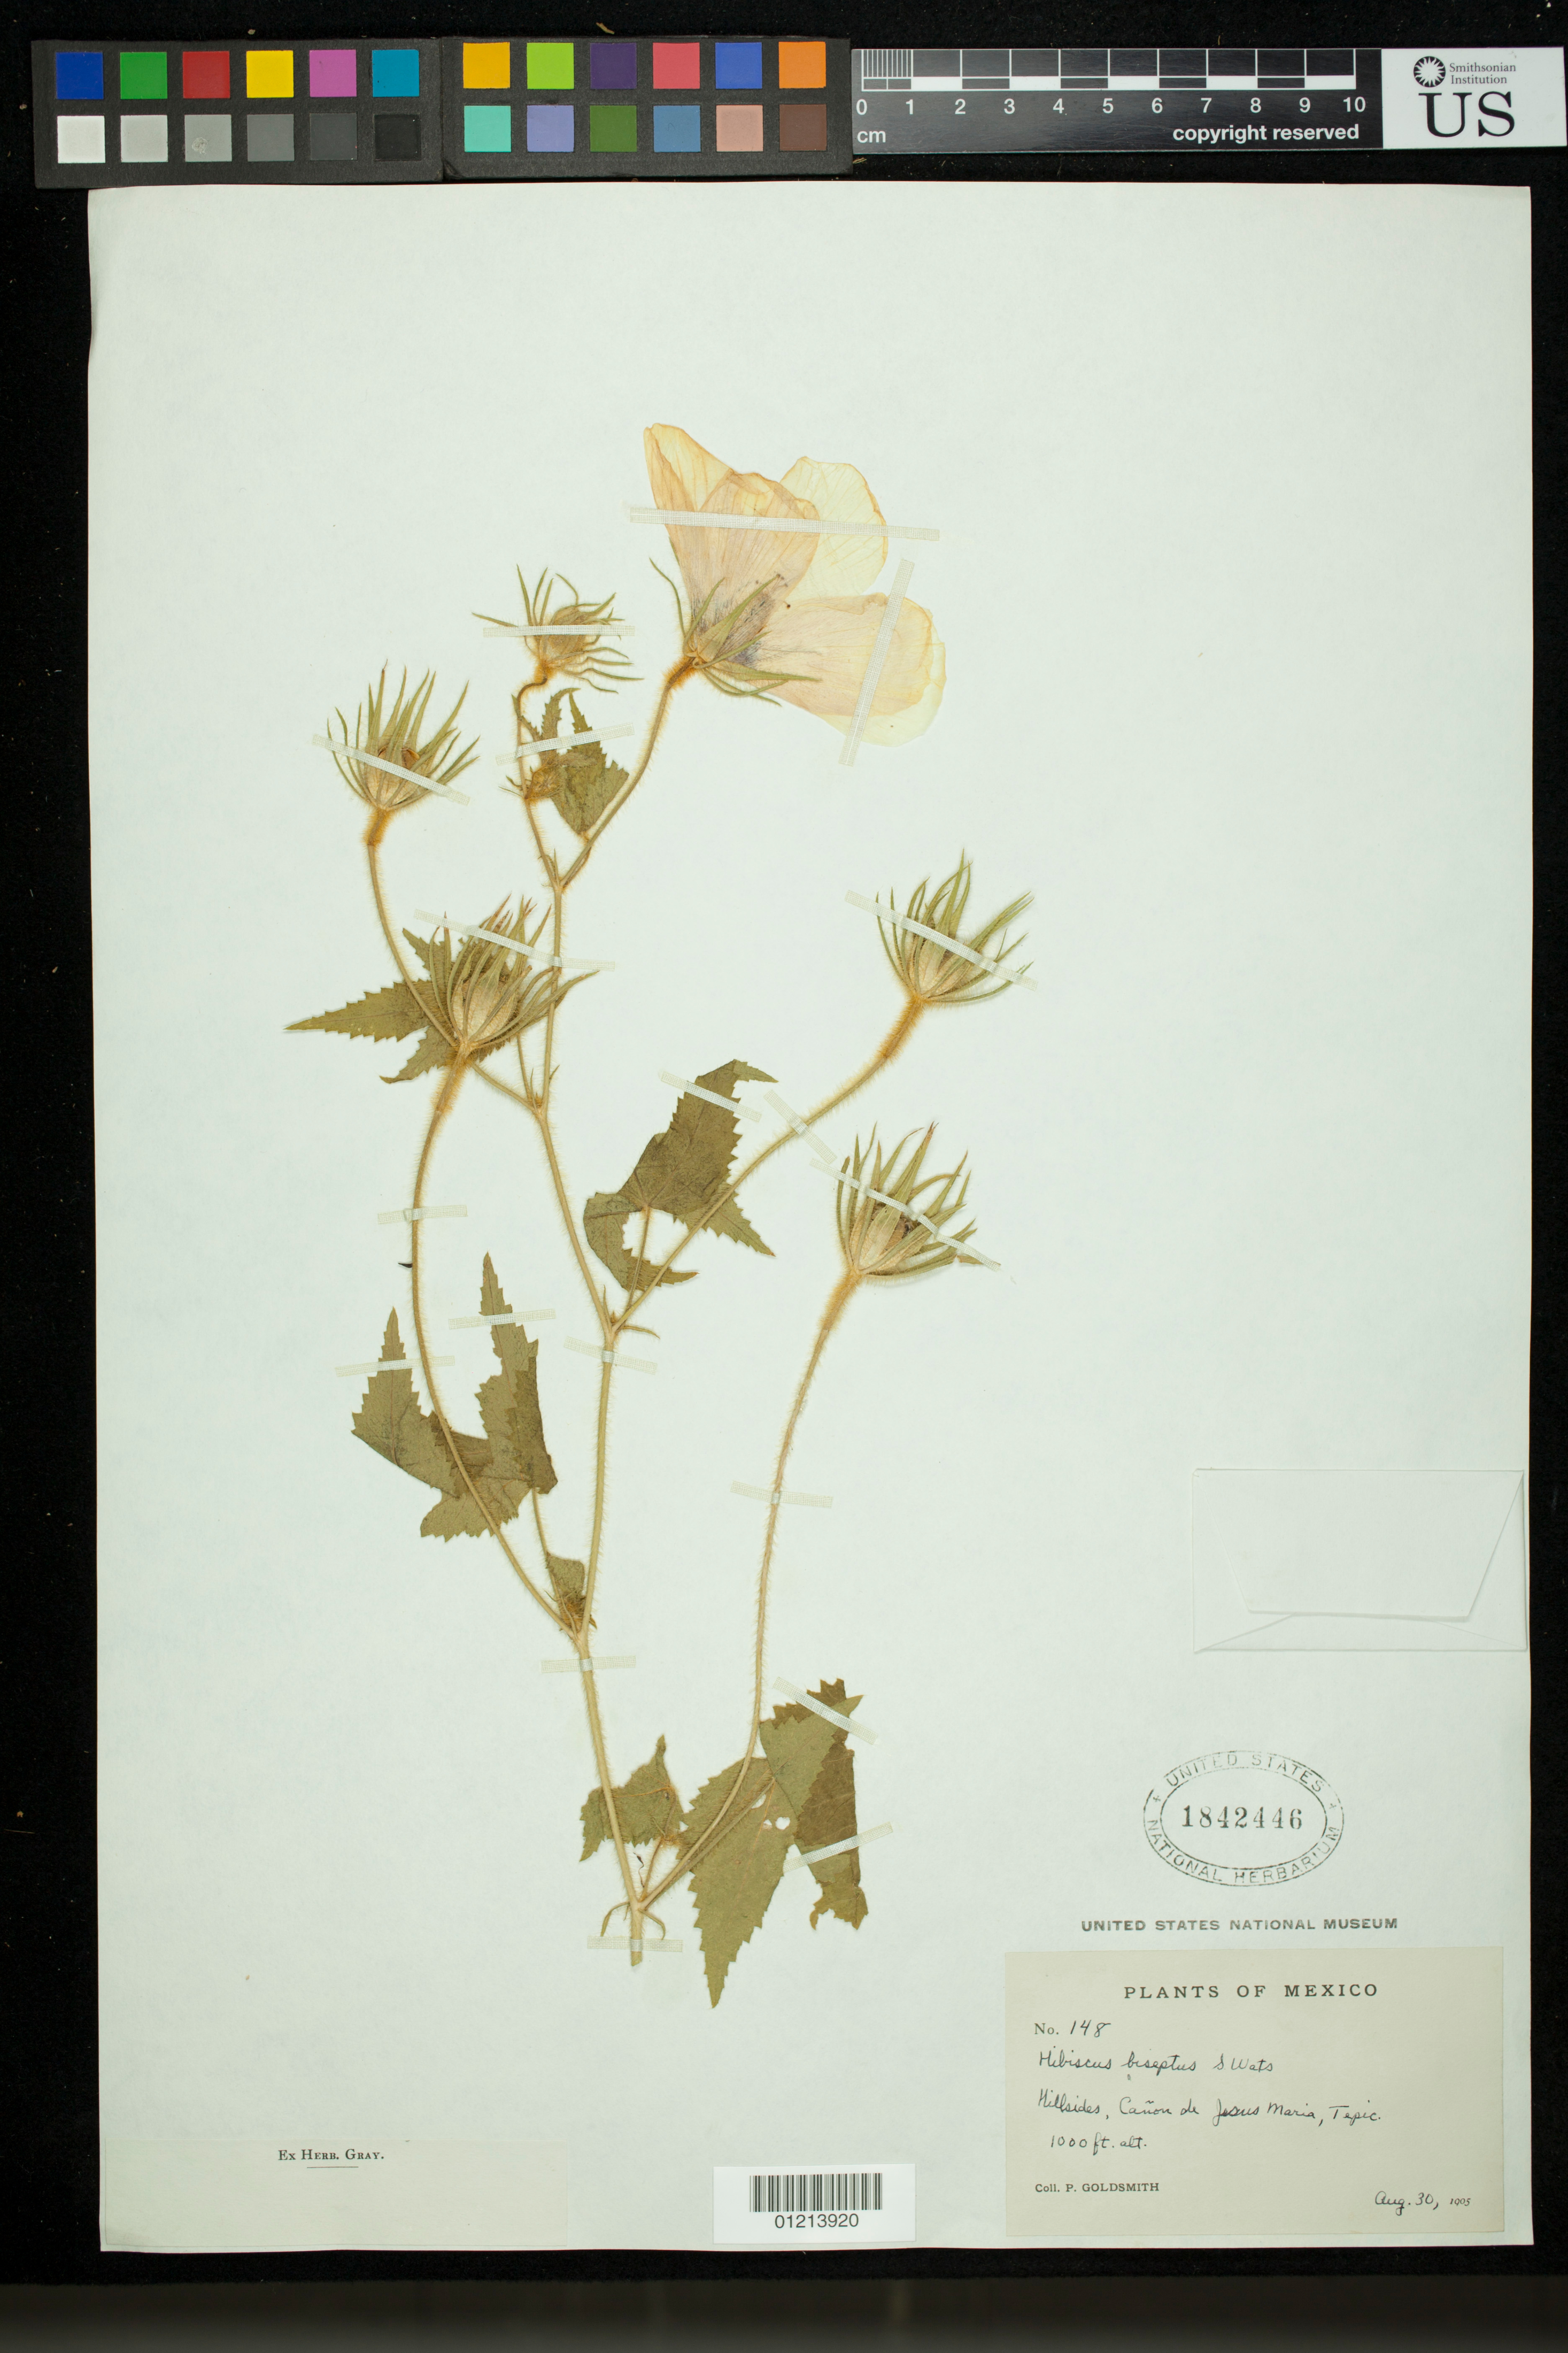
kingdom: Plantae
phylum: Tracheophyta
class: Magnoliopsida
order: Malvales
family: Malvaceae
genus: Hibiscus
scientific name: Hibiscus biseptus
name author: S. Watson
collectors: P. Goldsmith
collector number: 148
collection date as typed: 30 Aug 1905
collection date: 1905-08-30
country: Mexico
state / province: Durango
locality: Hillsides, Canon de Jesus Maria, Tepic.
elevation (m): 305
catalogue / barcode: US 1842446